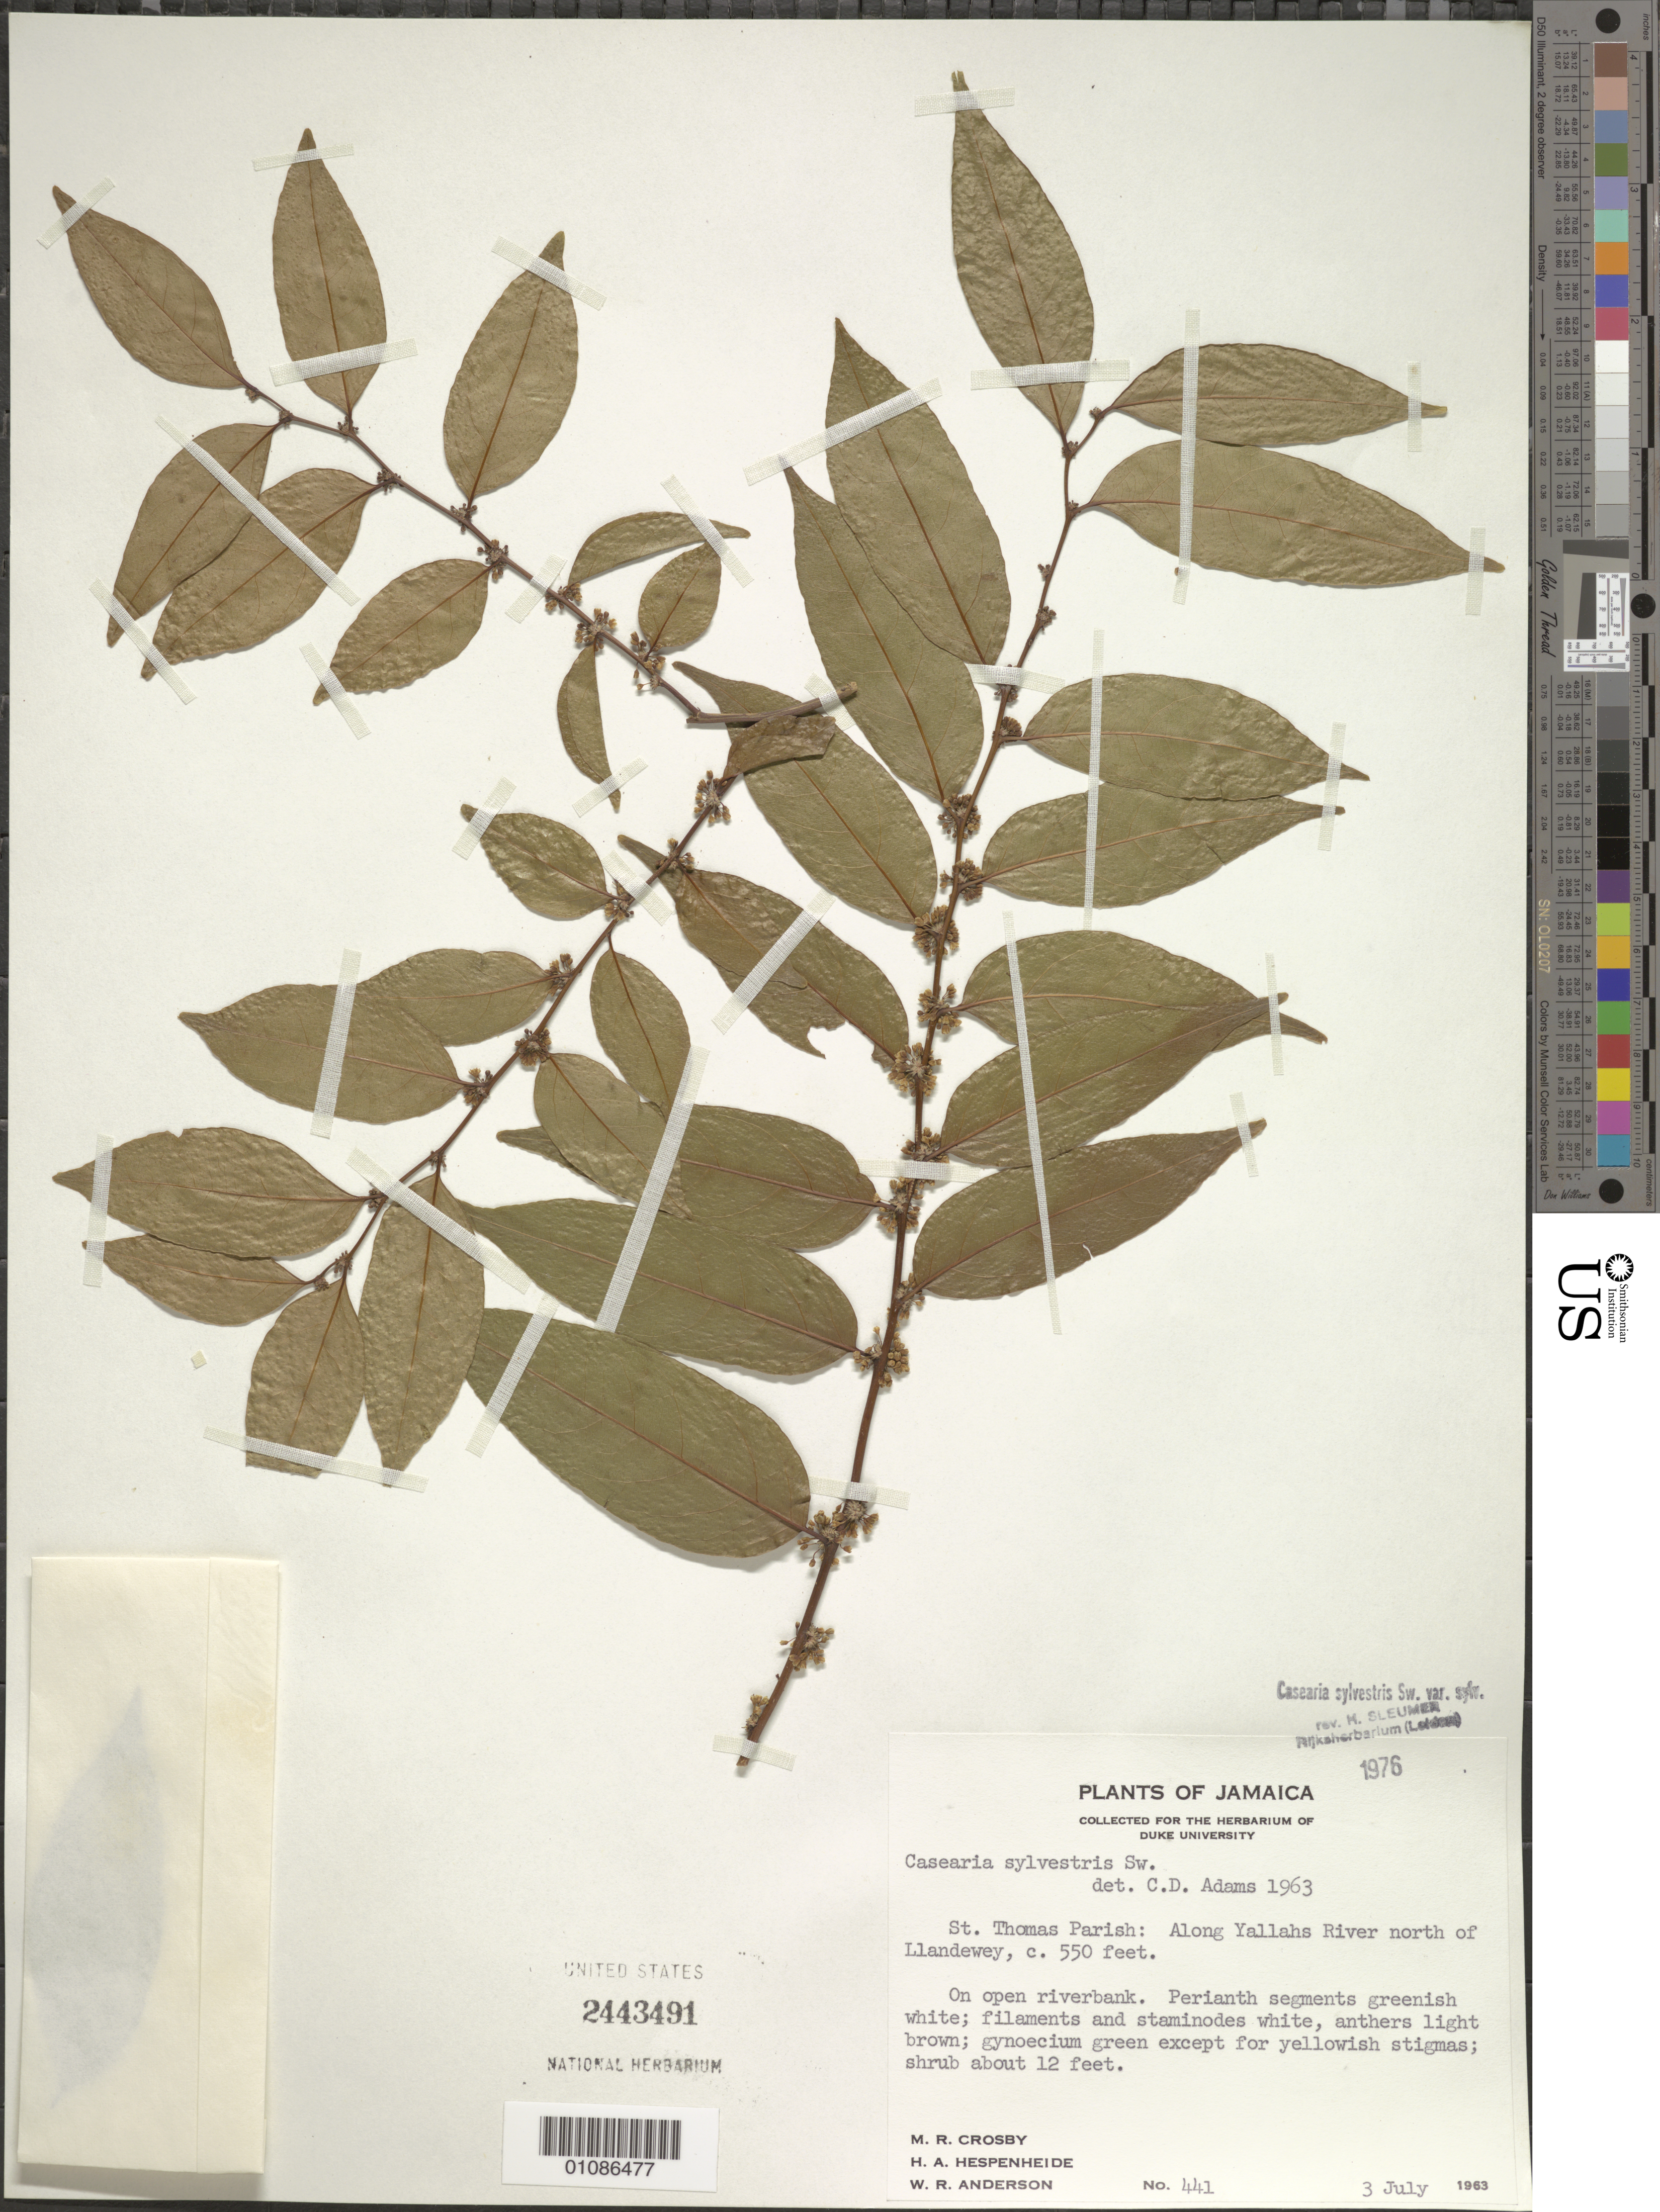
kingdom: Plantae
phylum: Tracheophyta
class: Magnoliopsida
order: Malpighiales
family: Salicaceae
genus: Casearia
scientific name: Casearia sylvestris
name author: Sw.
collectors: M. R. Crosby, H. A. Hespenheide & W. R. Anderson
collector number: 441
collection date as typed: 03 Jul 1963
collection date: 1963-07-03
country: Jamaica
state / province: Saint Thomas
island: Jamaica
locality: Along Yallahs River N of Llandewey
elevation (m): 168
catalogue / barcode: US 2443491